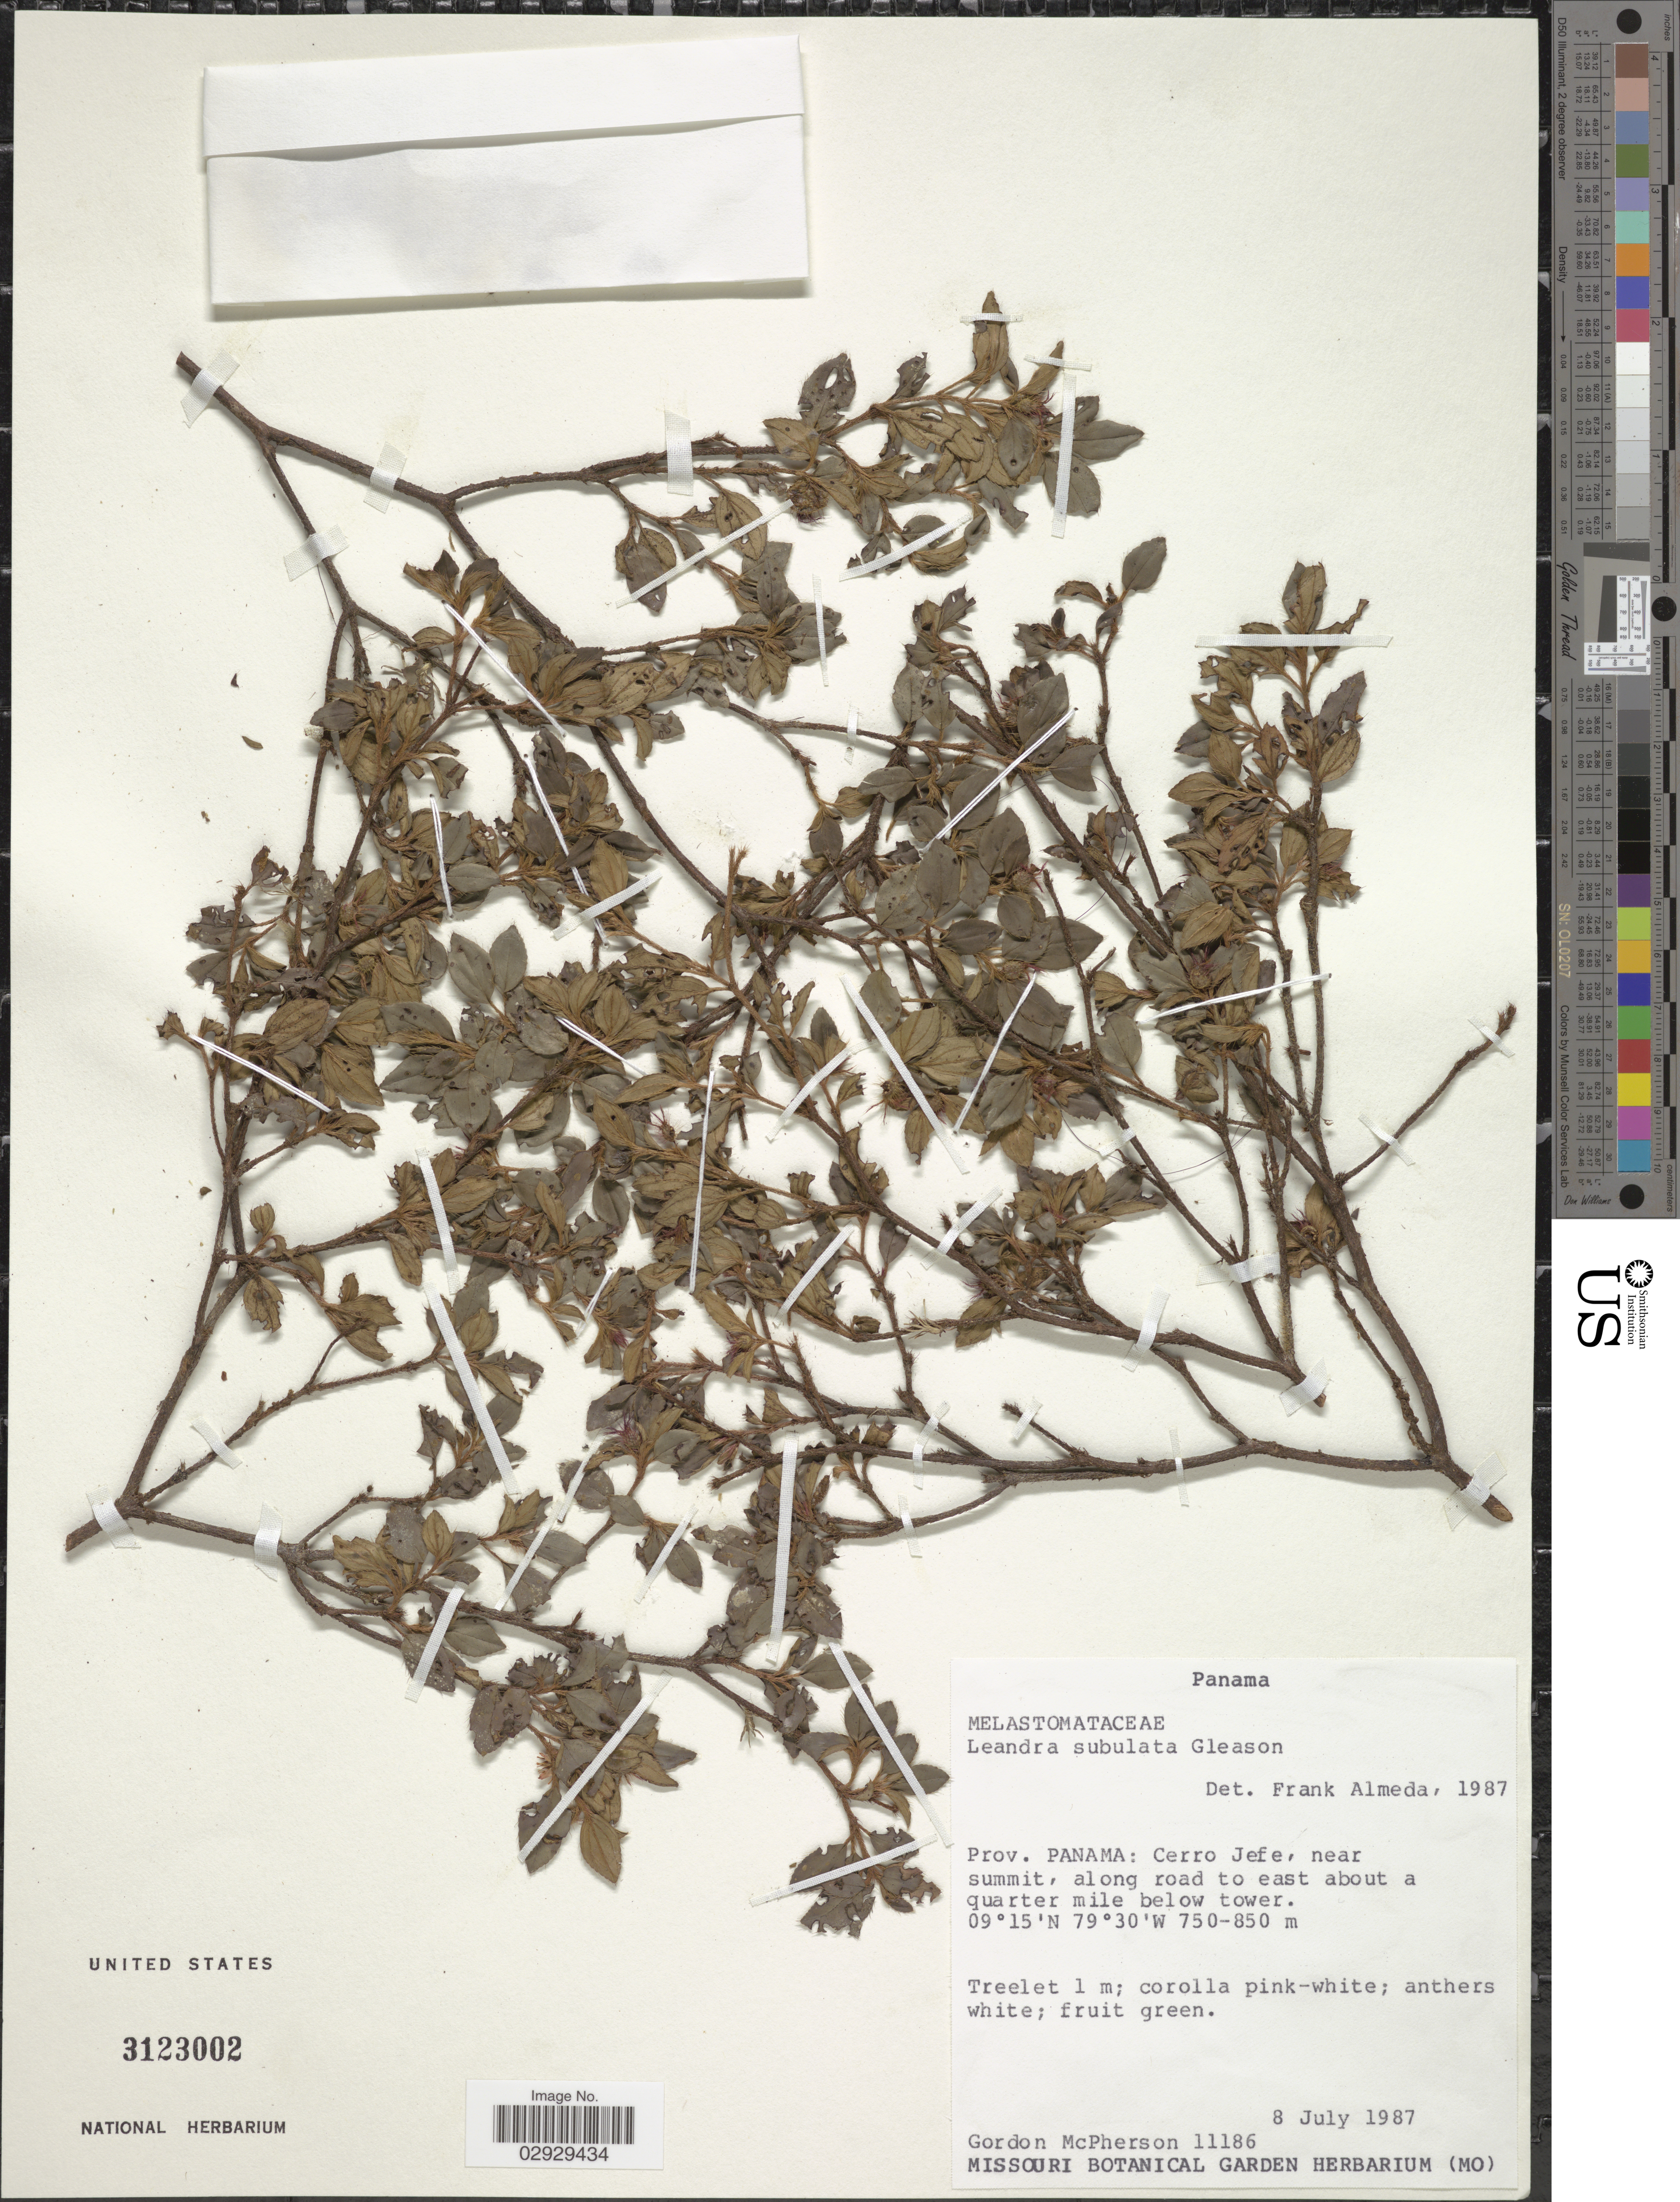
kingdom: Plantae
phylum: Tracheophyta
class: Magnoliopsida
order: Myrtales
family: Melastomataceae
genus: Leandra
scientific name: Leandra subulata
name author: Gleason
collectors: G. McPherson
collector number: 11186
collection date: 1987-07-08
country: Panama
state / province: Panamá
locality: Cerro Jefe, near summit, along road to east about a quarter mile below tower.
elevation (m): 750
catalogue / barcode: US 3123002